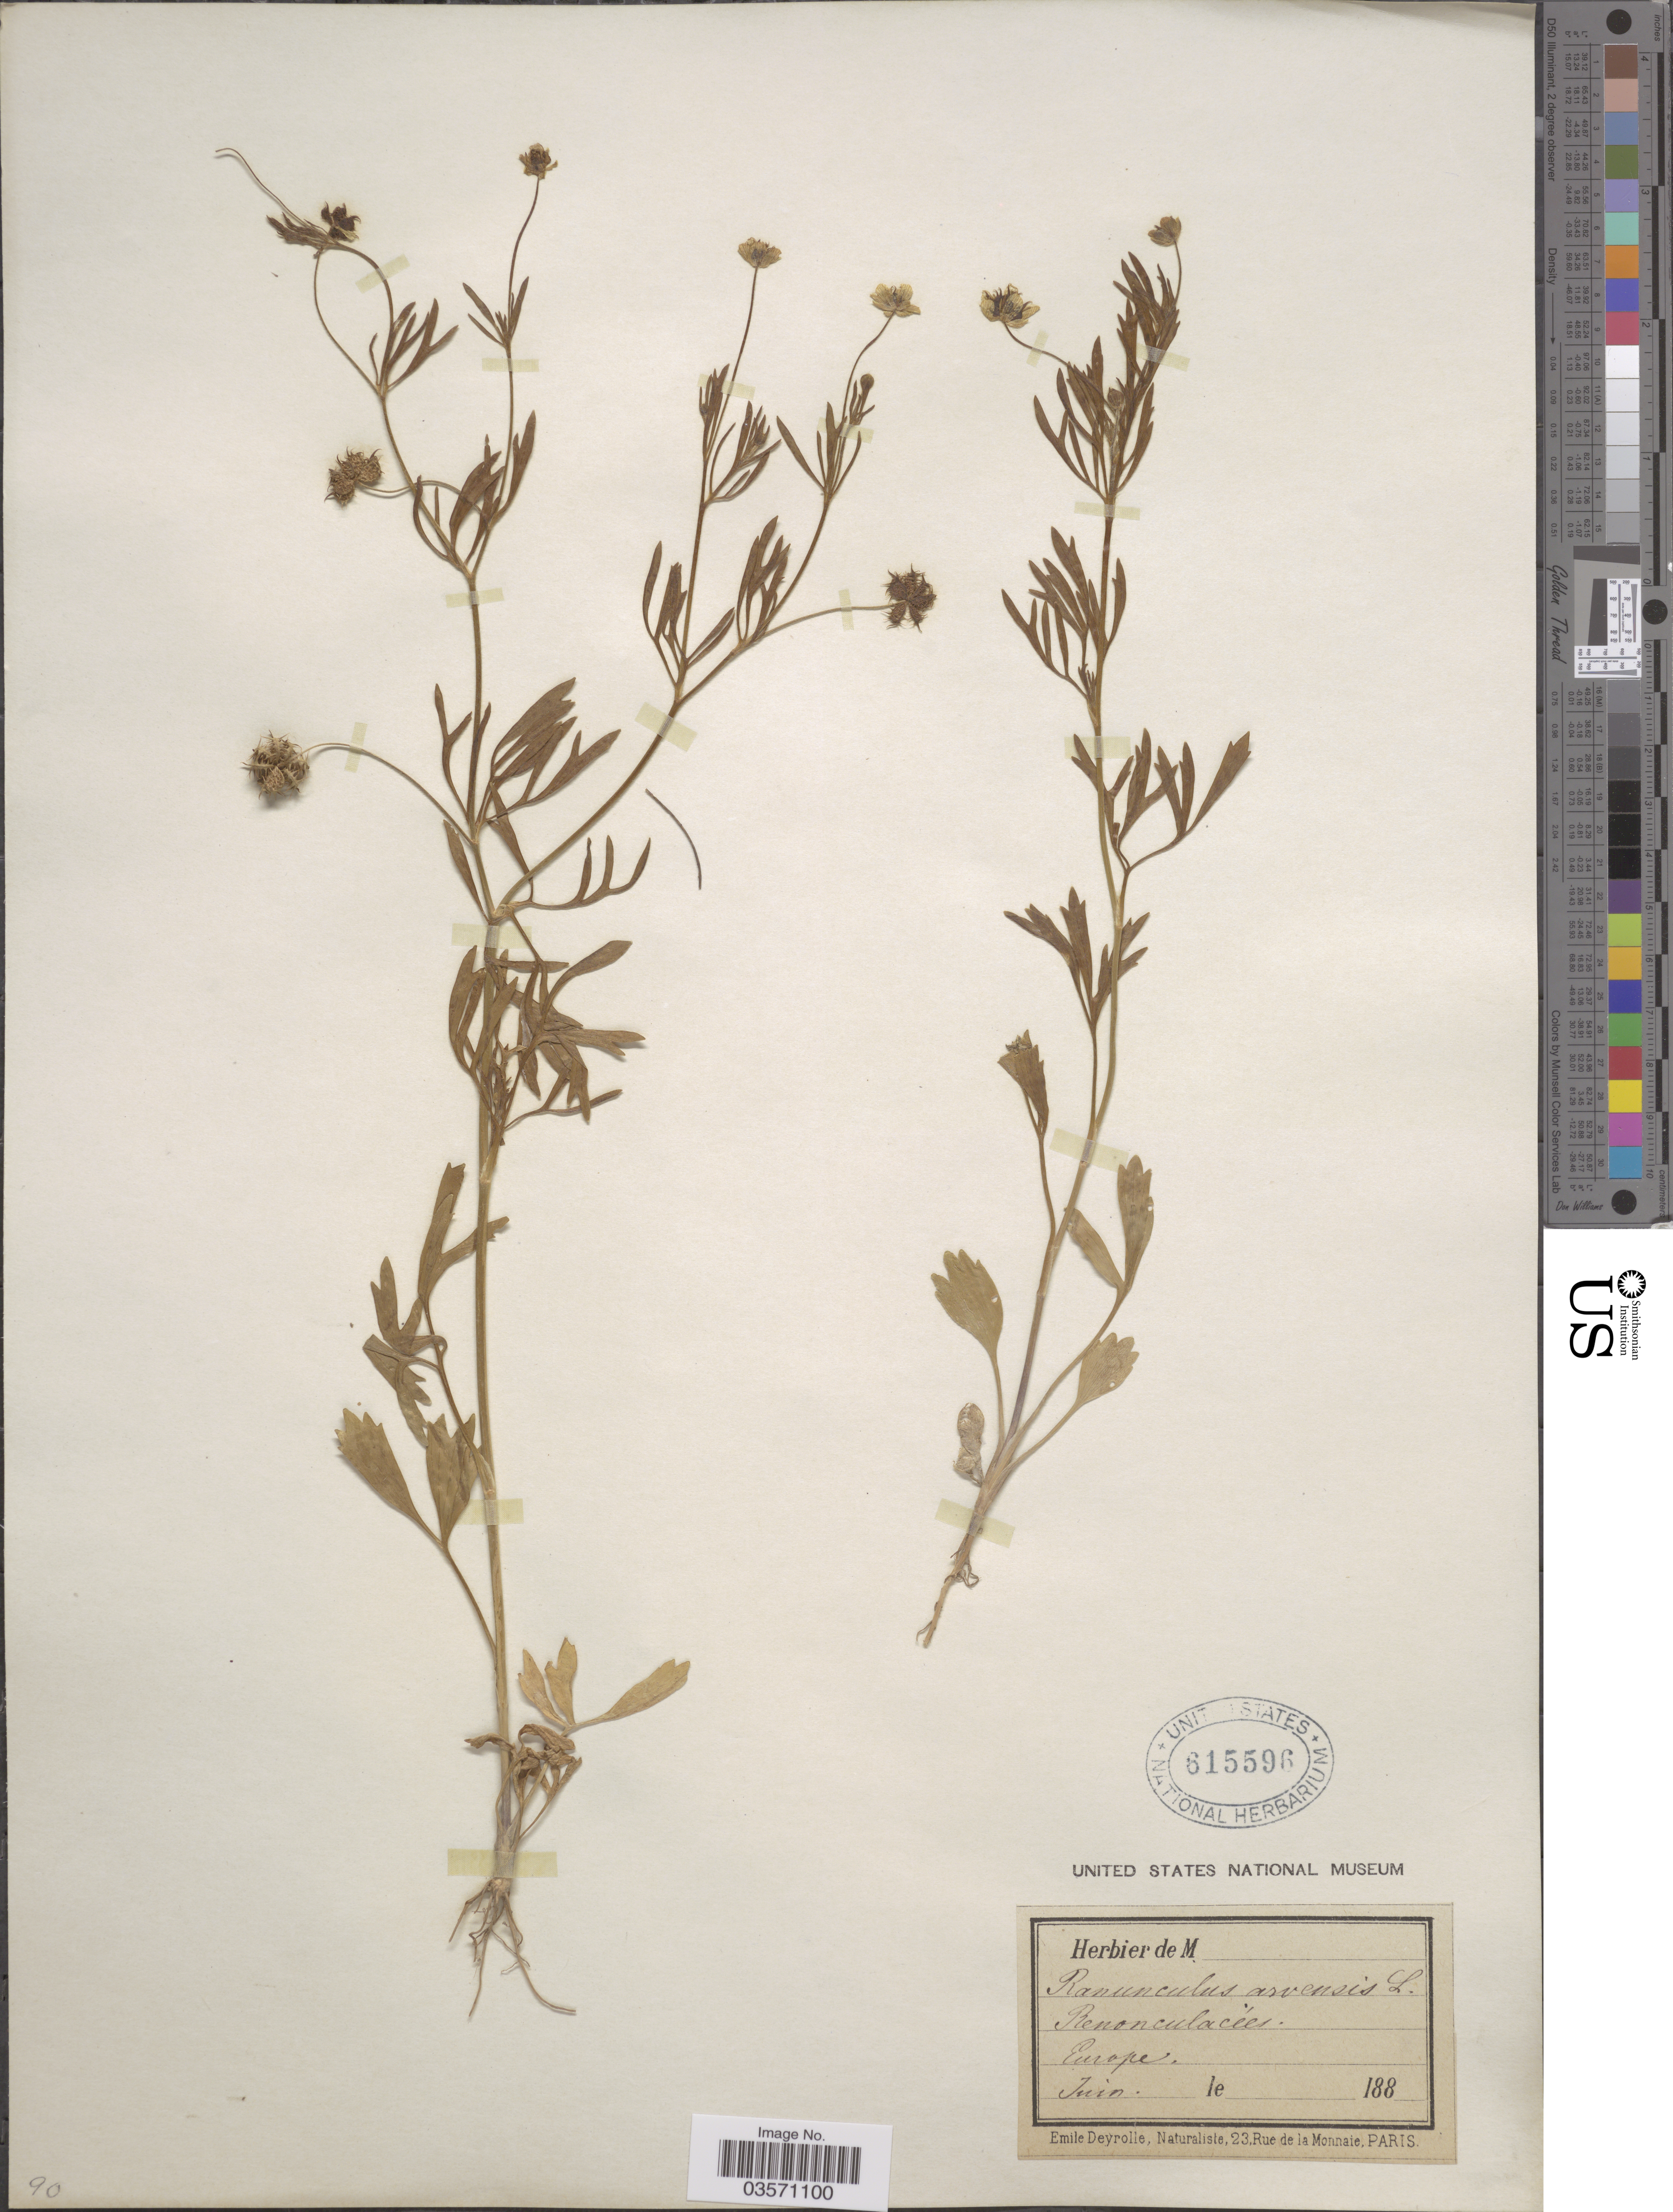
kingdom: Plantae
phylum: Tracheophyta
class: Magnoliopsida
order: Ranunculales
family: Ranunculaceae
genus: Ranunculus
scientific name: Ranunculus arvensis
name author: L.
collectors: E. Deyrolle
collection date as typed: Juin 188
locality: Renonculacées. Europe.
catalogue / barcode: US 615596